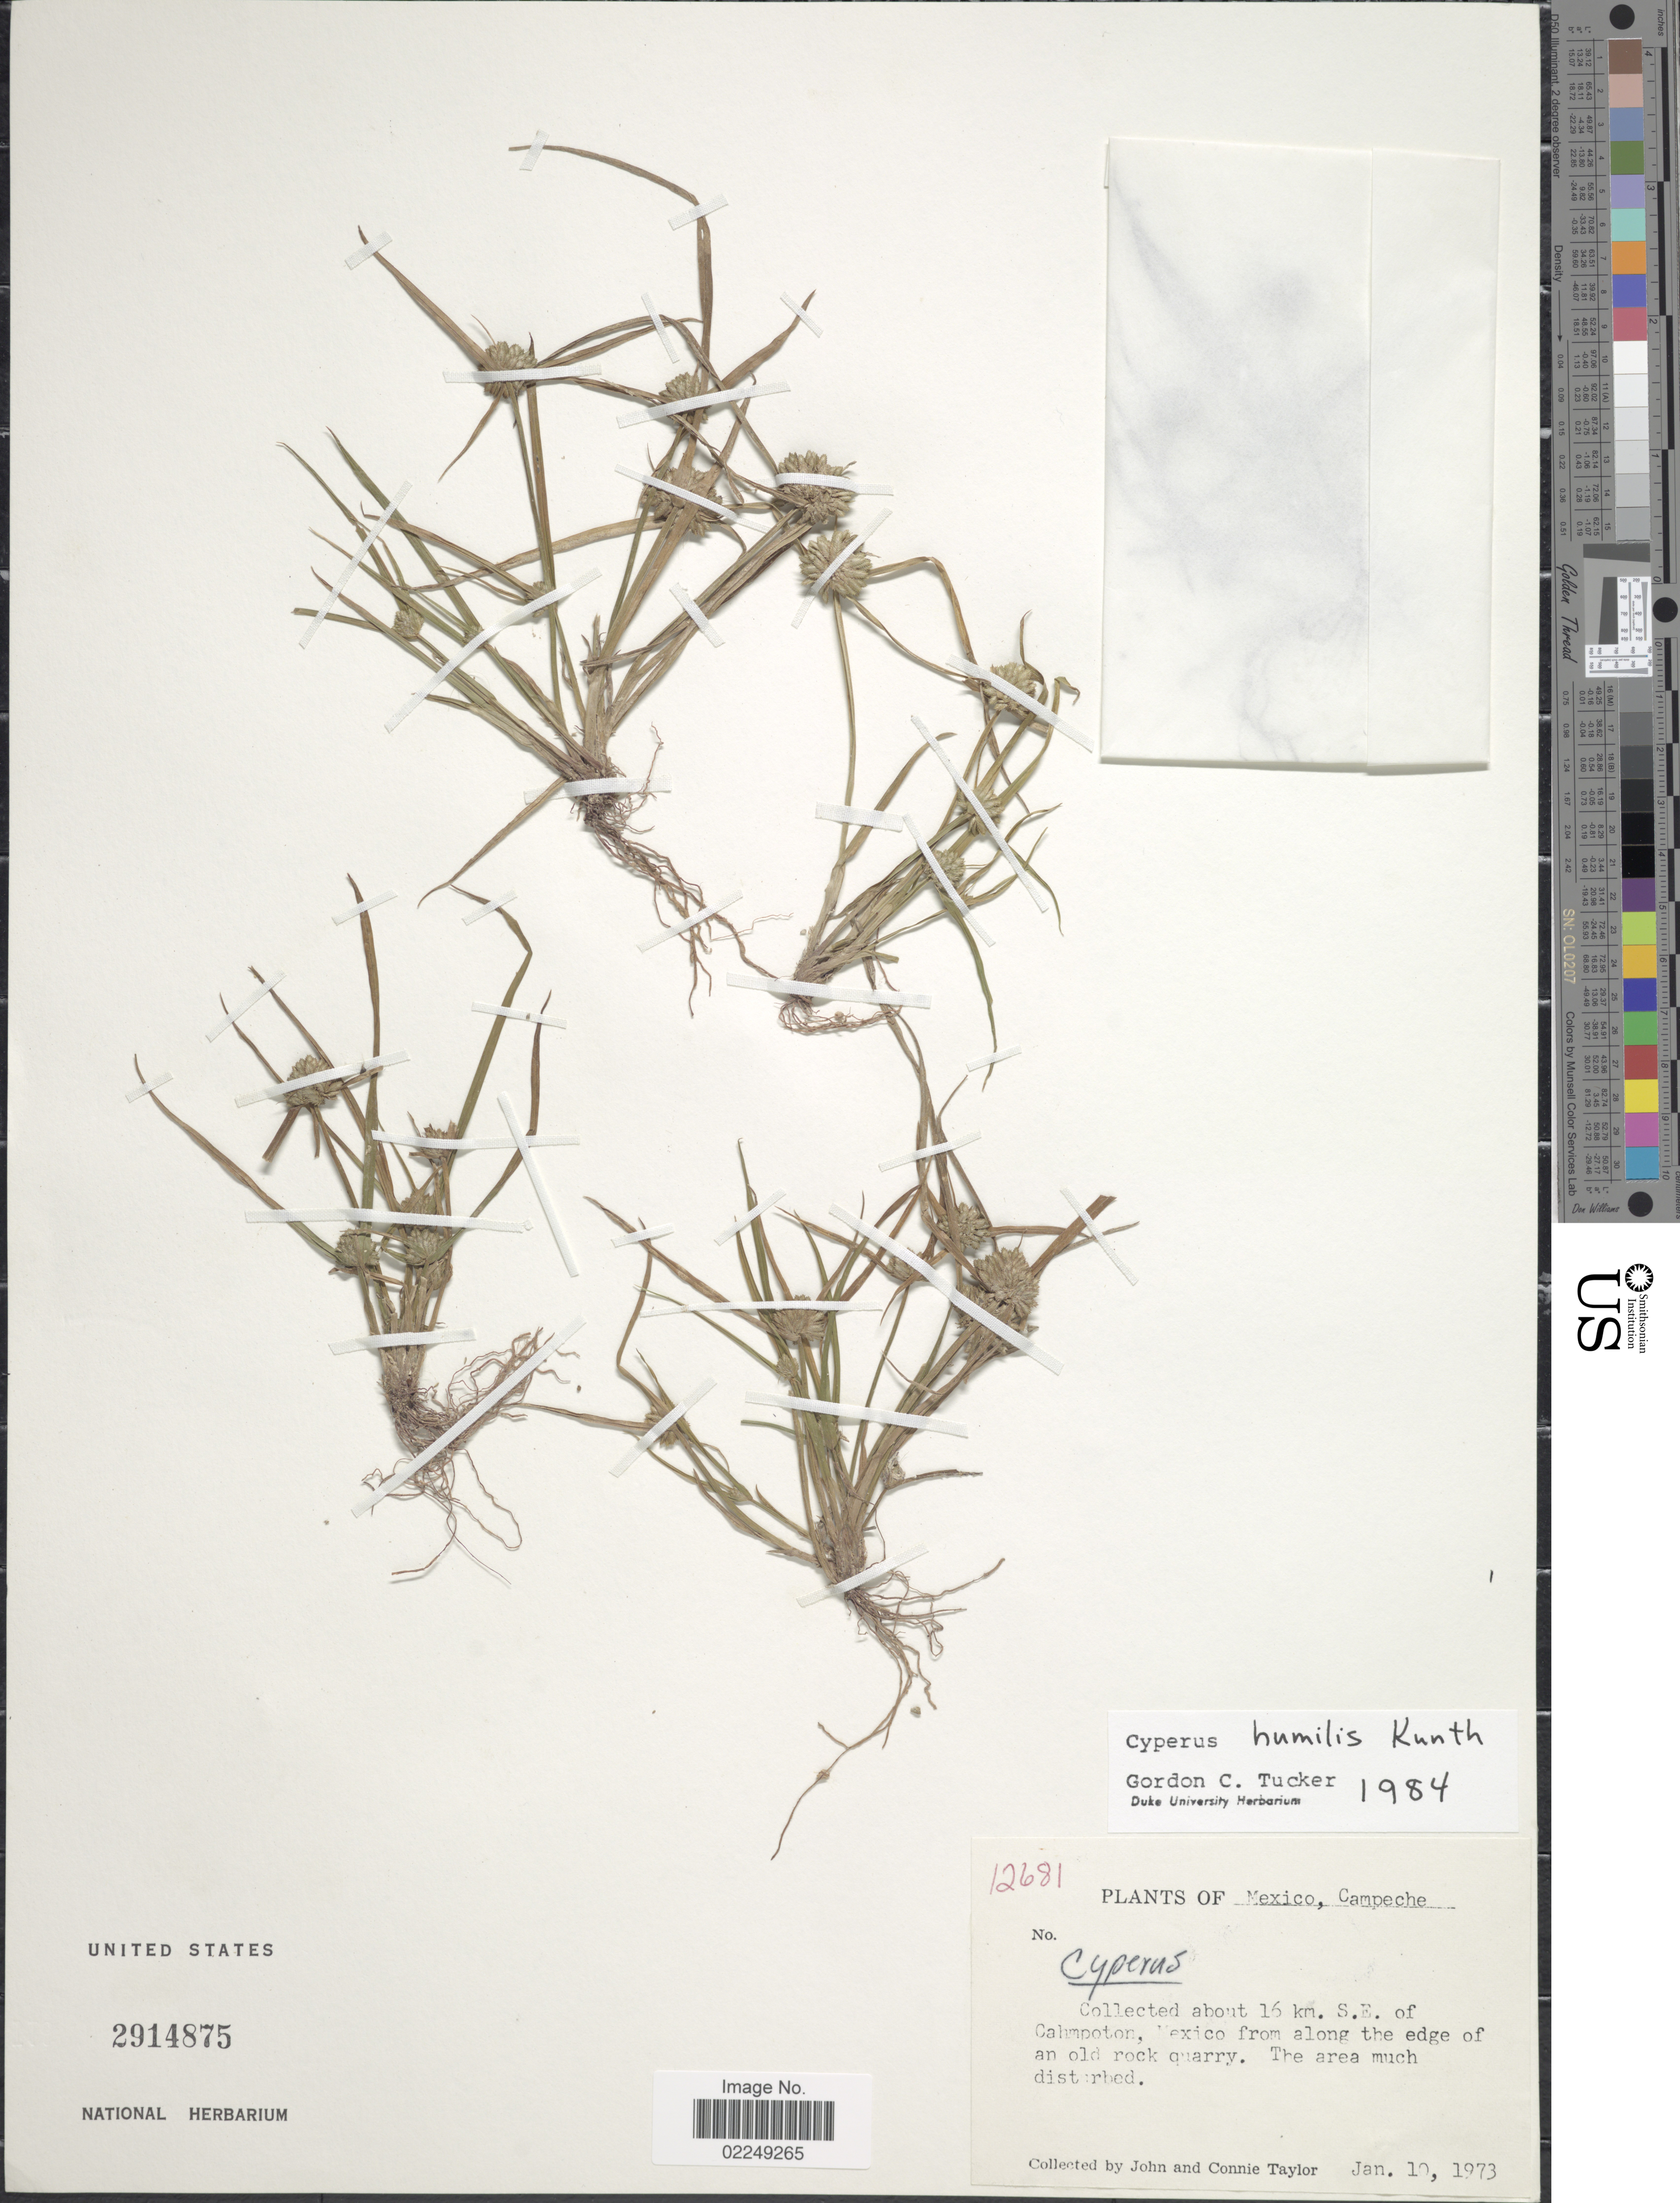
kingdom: Plantae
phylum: Tracheophyta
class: Liliopsida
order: Poales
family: Cyperaceae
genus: Cyperus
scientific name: Cyperus humilis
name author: Kunth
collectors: J. Taylor & C. Taylor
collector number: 12681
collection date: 1973-01-10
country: Mexico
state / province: Campeche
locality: About 16 km. S.E. of Cahmpoton, from along the edge of and old rock quarry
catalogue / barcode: US 2914875